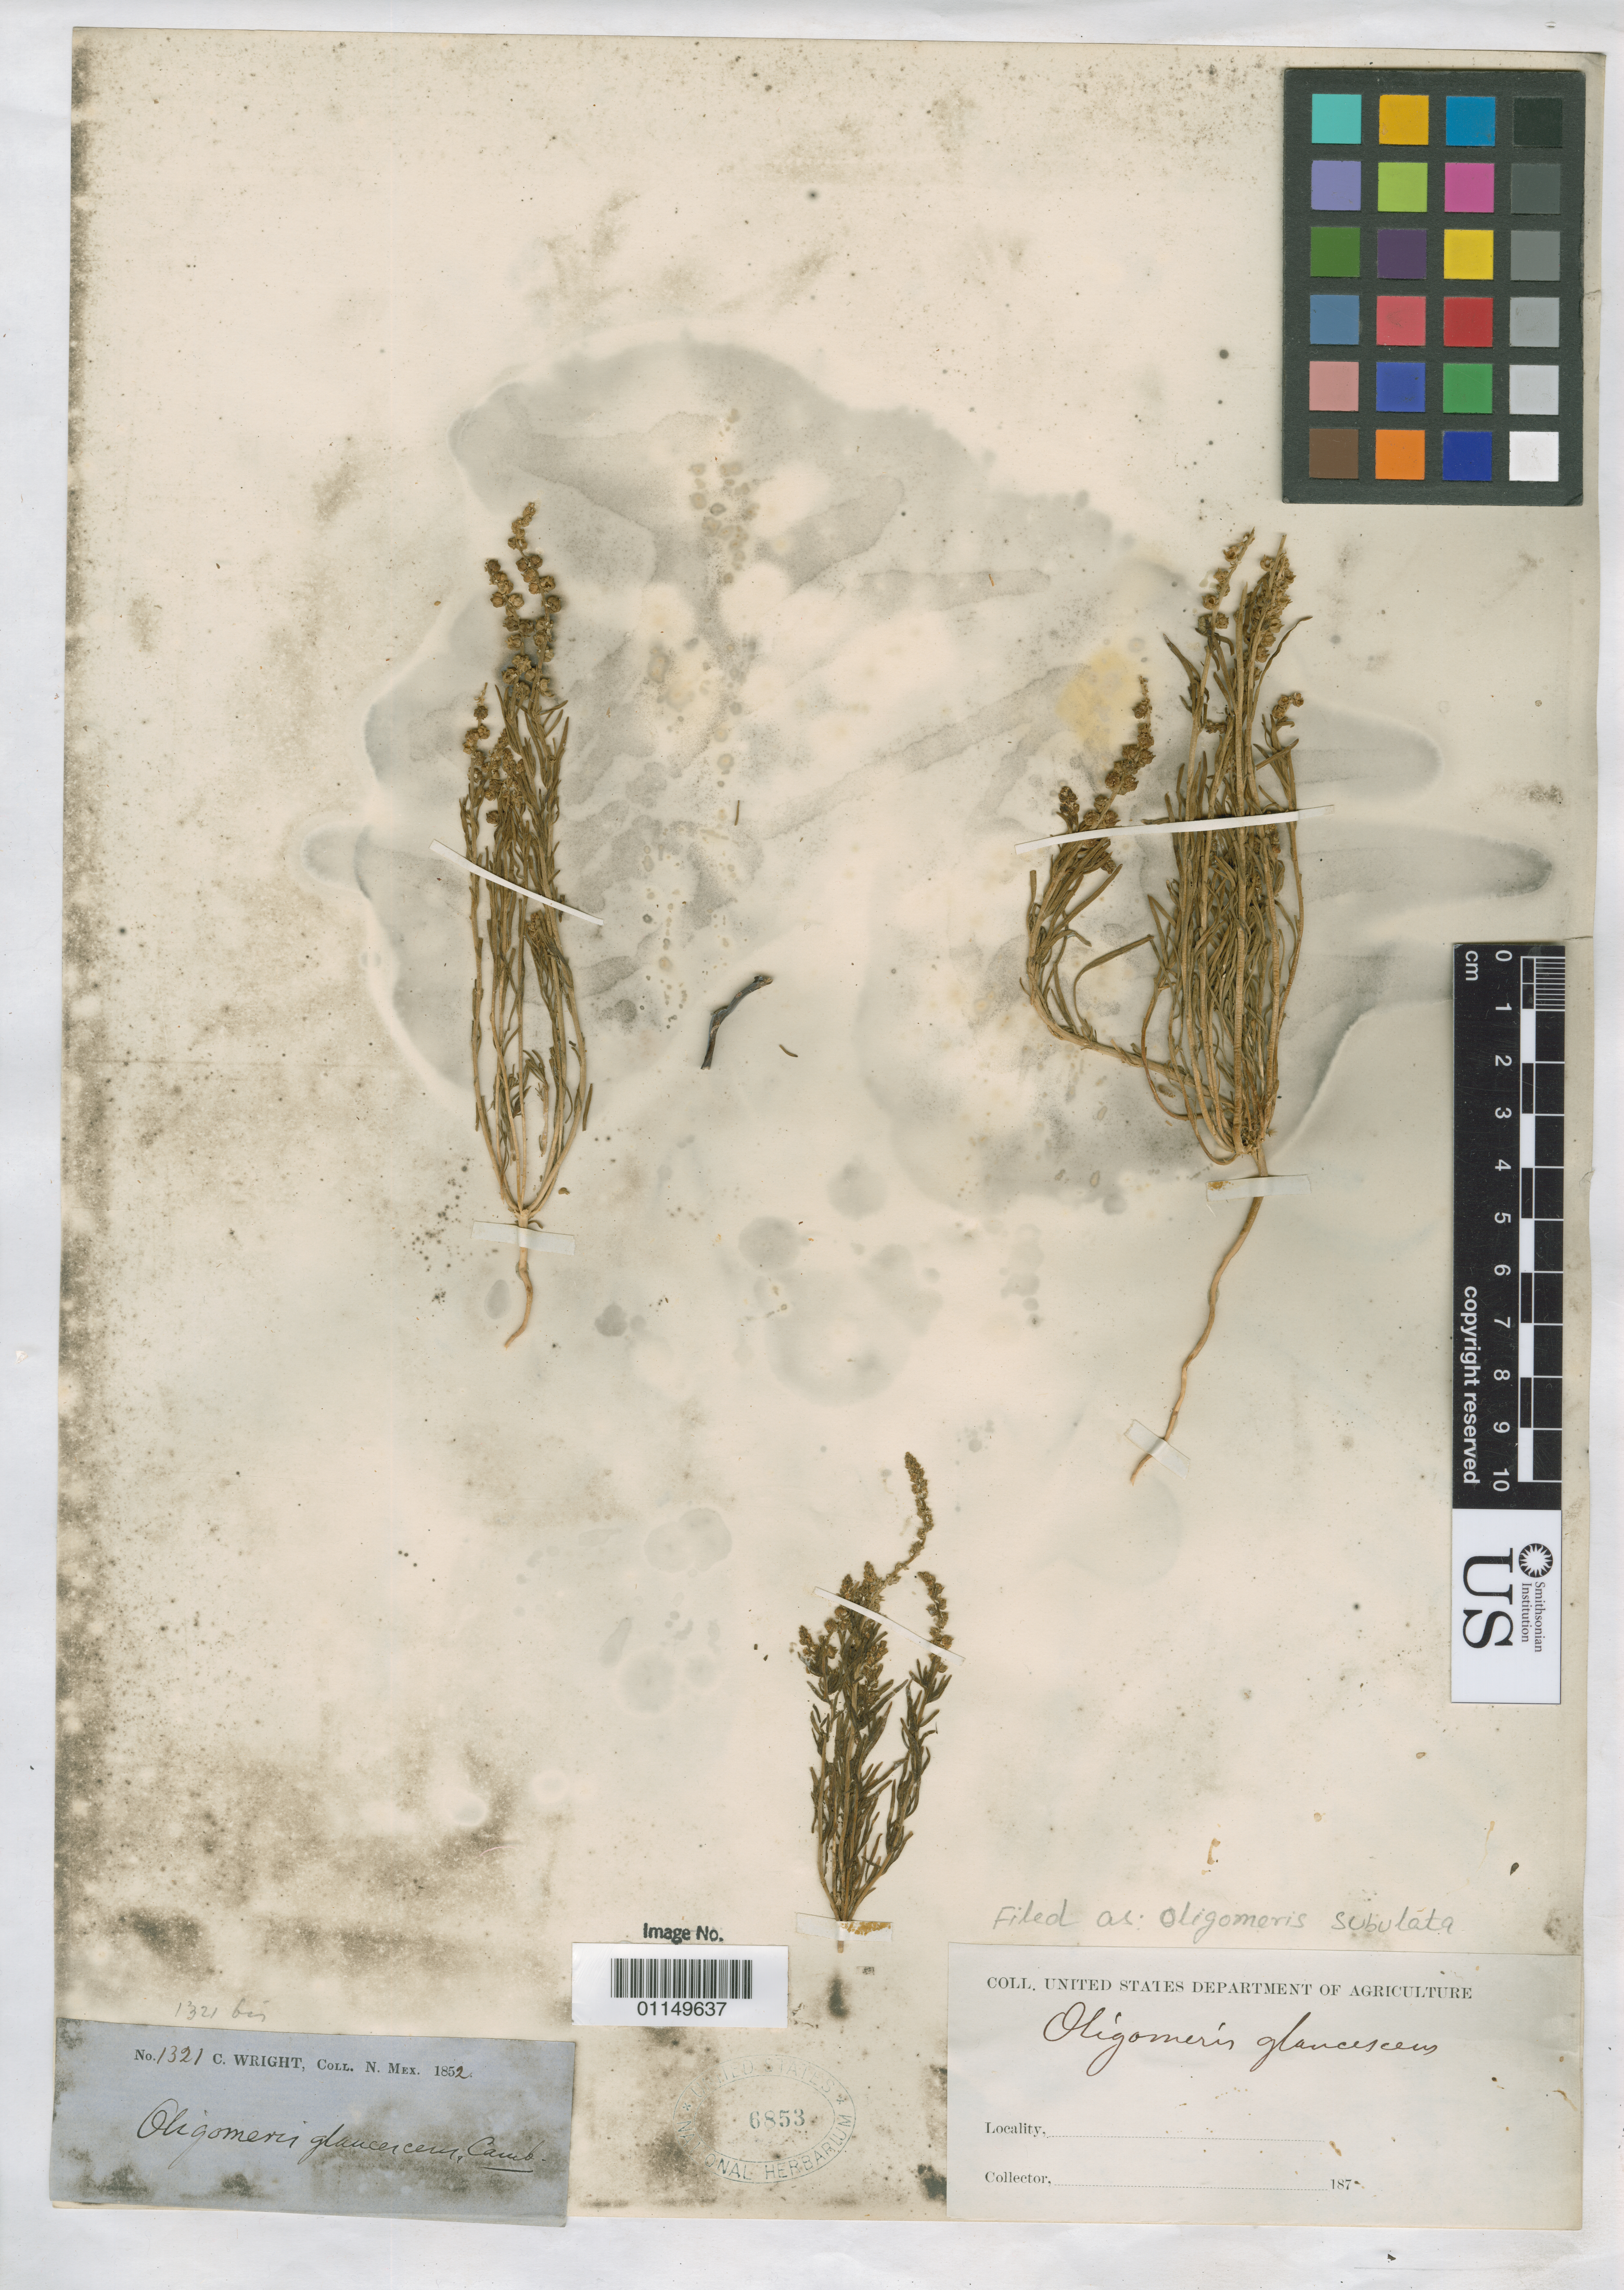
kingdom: Plantae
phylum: Tracheophyta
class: Magnoliopsida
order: Brassicales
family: Resedaceae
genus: Oligomeris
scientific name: Oligomeris subulata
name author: Webb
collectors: C. Wright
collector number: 1321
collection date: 1852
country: United States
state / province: New Mexico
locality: Western Texas to El Paso.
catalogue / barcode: US 6853